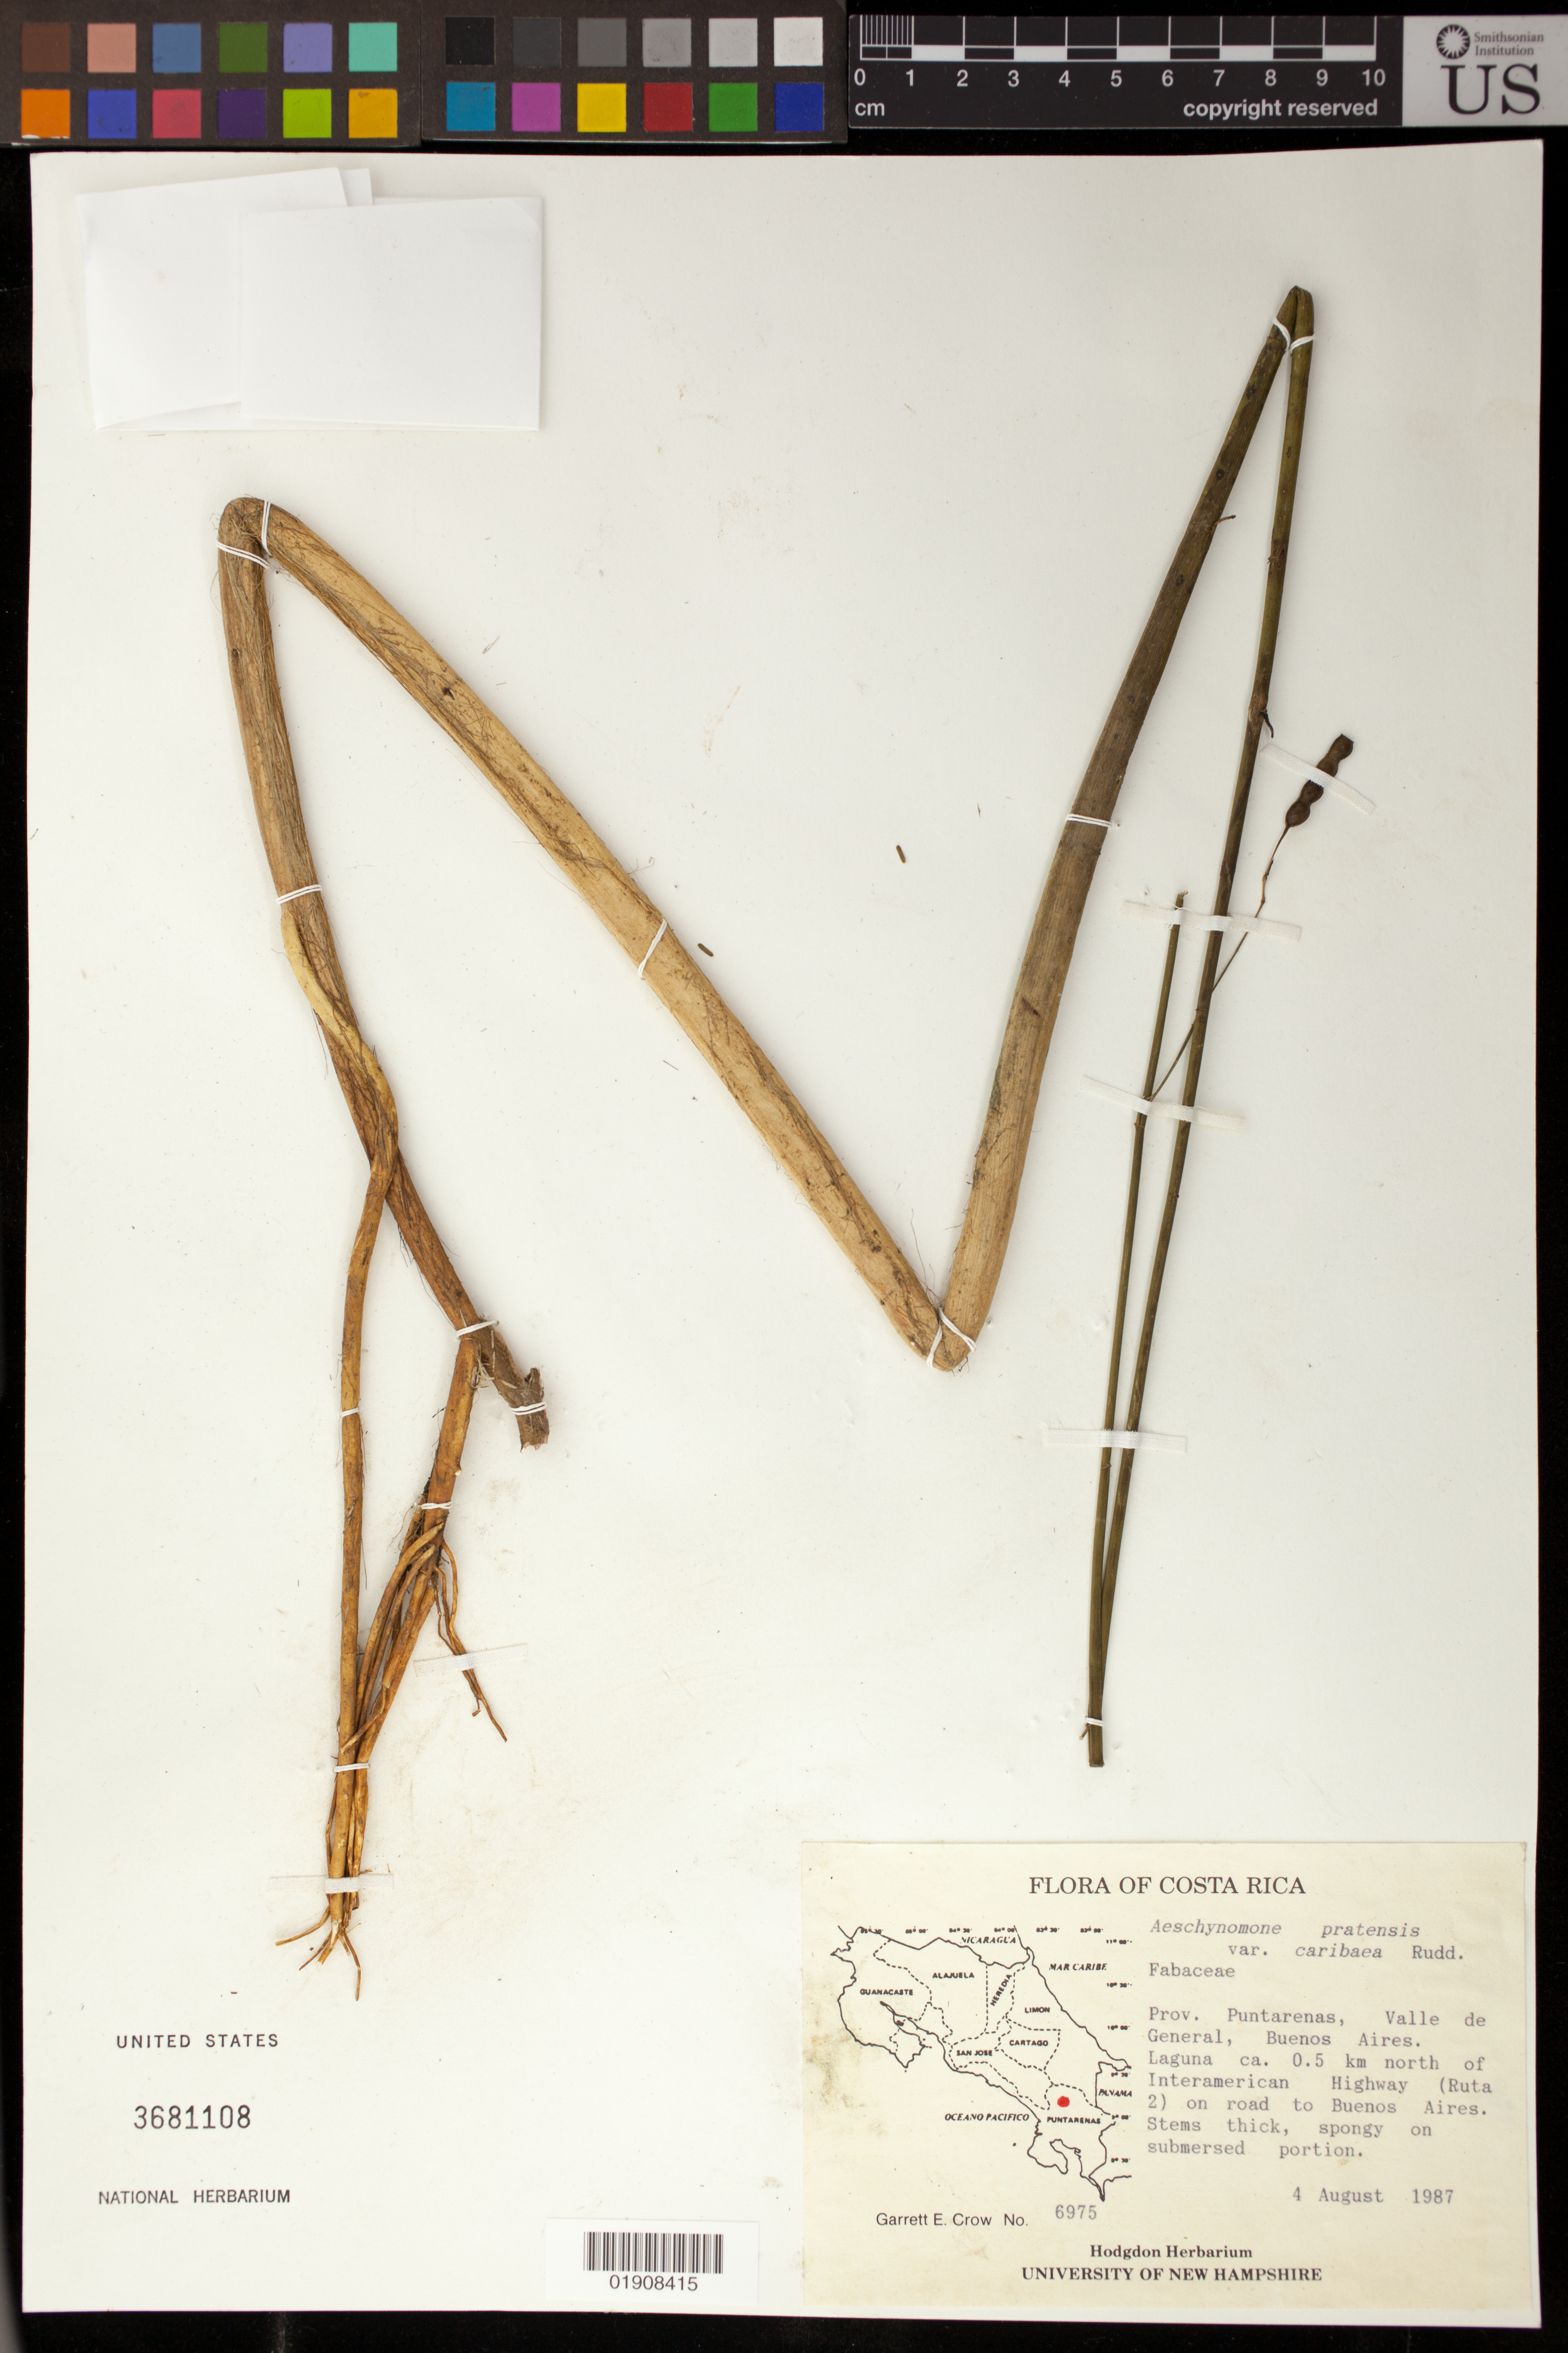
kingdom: Plantae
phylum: Tracheophyta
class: Magnoliopsida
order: Fabales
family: Fabaceae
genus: Aeschynomene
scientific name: Aeschynomene pratensis var. caribaea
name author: Rudd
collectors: G. E. Crow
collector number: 6975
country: Costa Rica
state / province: Puntarenas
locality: Valle de General, Buenos Aires. Lagun ca. 0.5 km north of Interamerican Highway (Ruta 2) on road to Buenos Aires.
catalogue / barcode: US 3681108